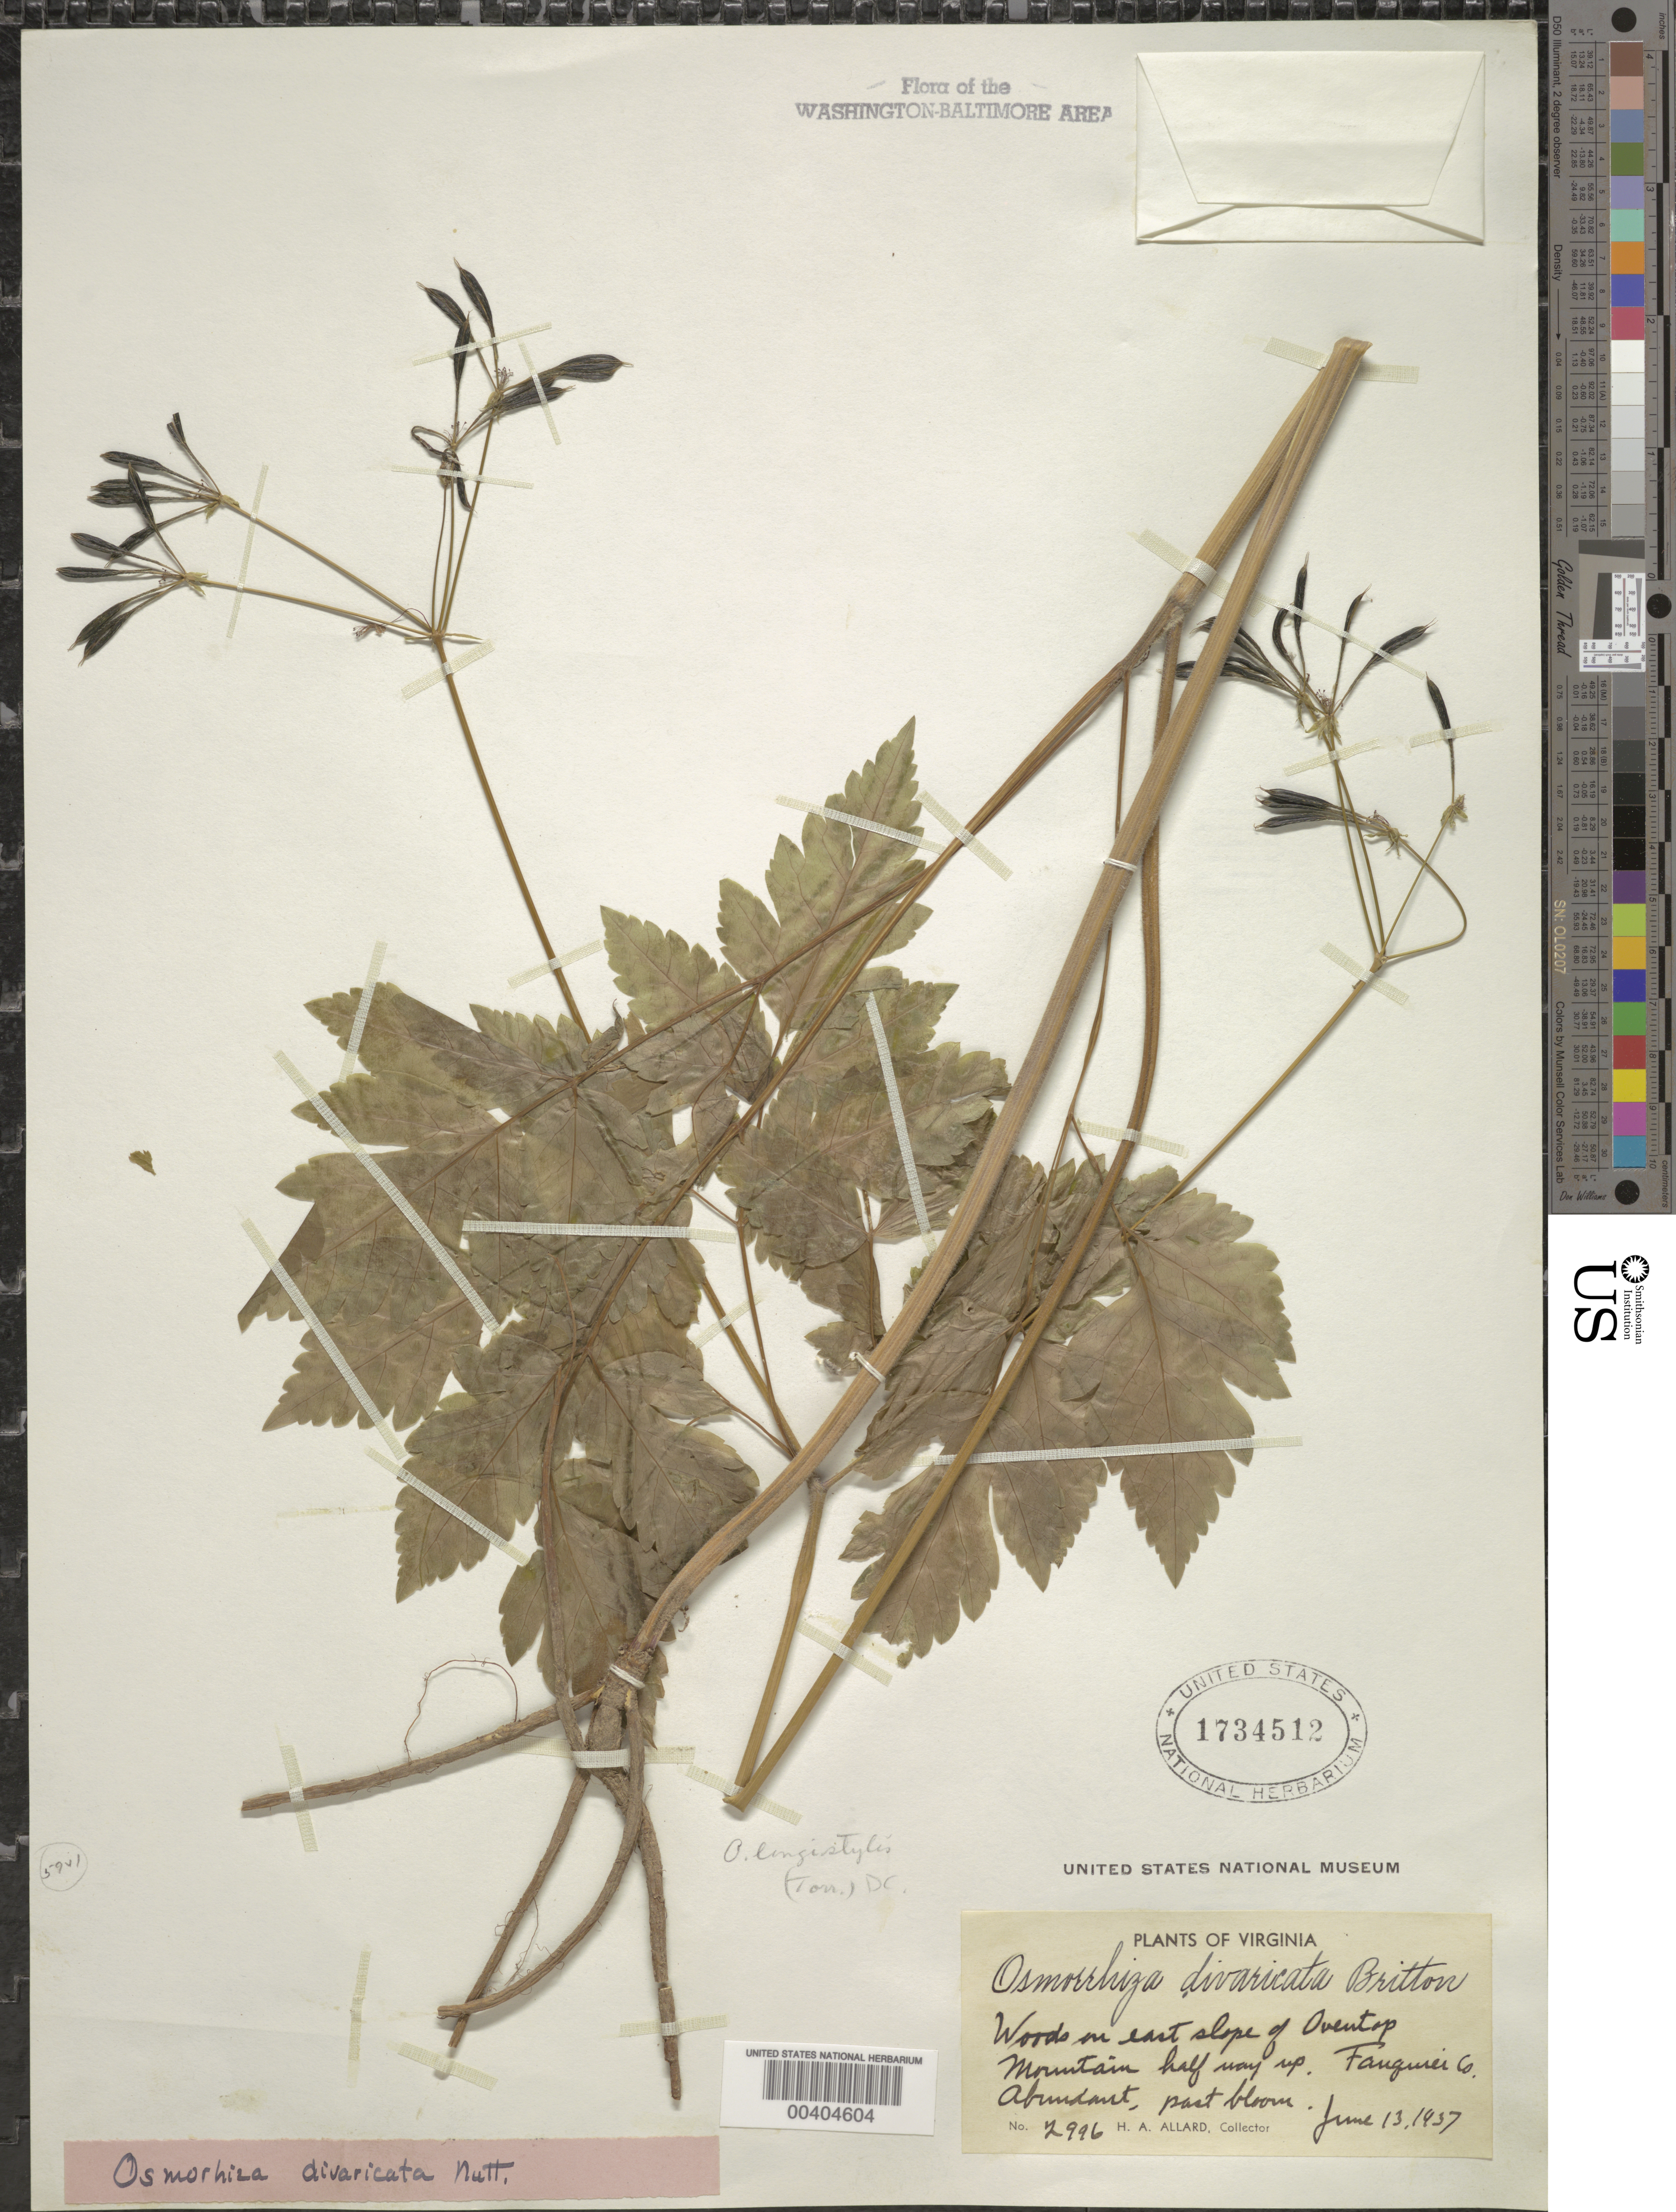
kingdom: Plantae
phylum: Tracheophyta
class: Magnoliopsida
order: Apiales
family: Apiaceae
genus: Osmorhiza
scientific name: Osmorhiza longistylis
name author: (Torr.) DC.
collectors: H. A. Allard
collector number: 2996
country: United States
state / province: Virginia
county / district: Fauquier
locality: Oventop Mountain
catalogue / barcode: US 1734512